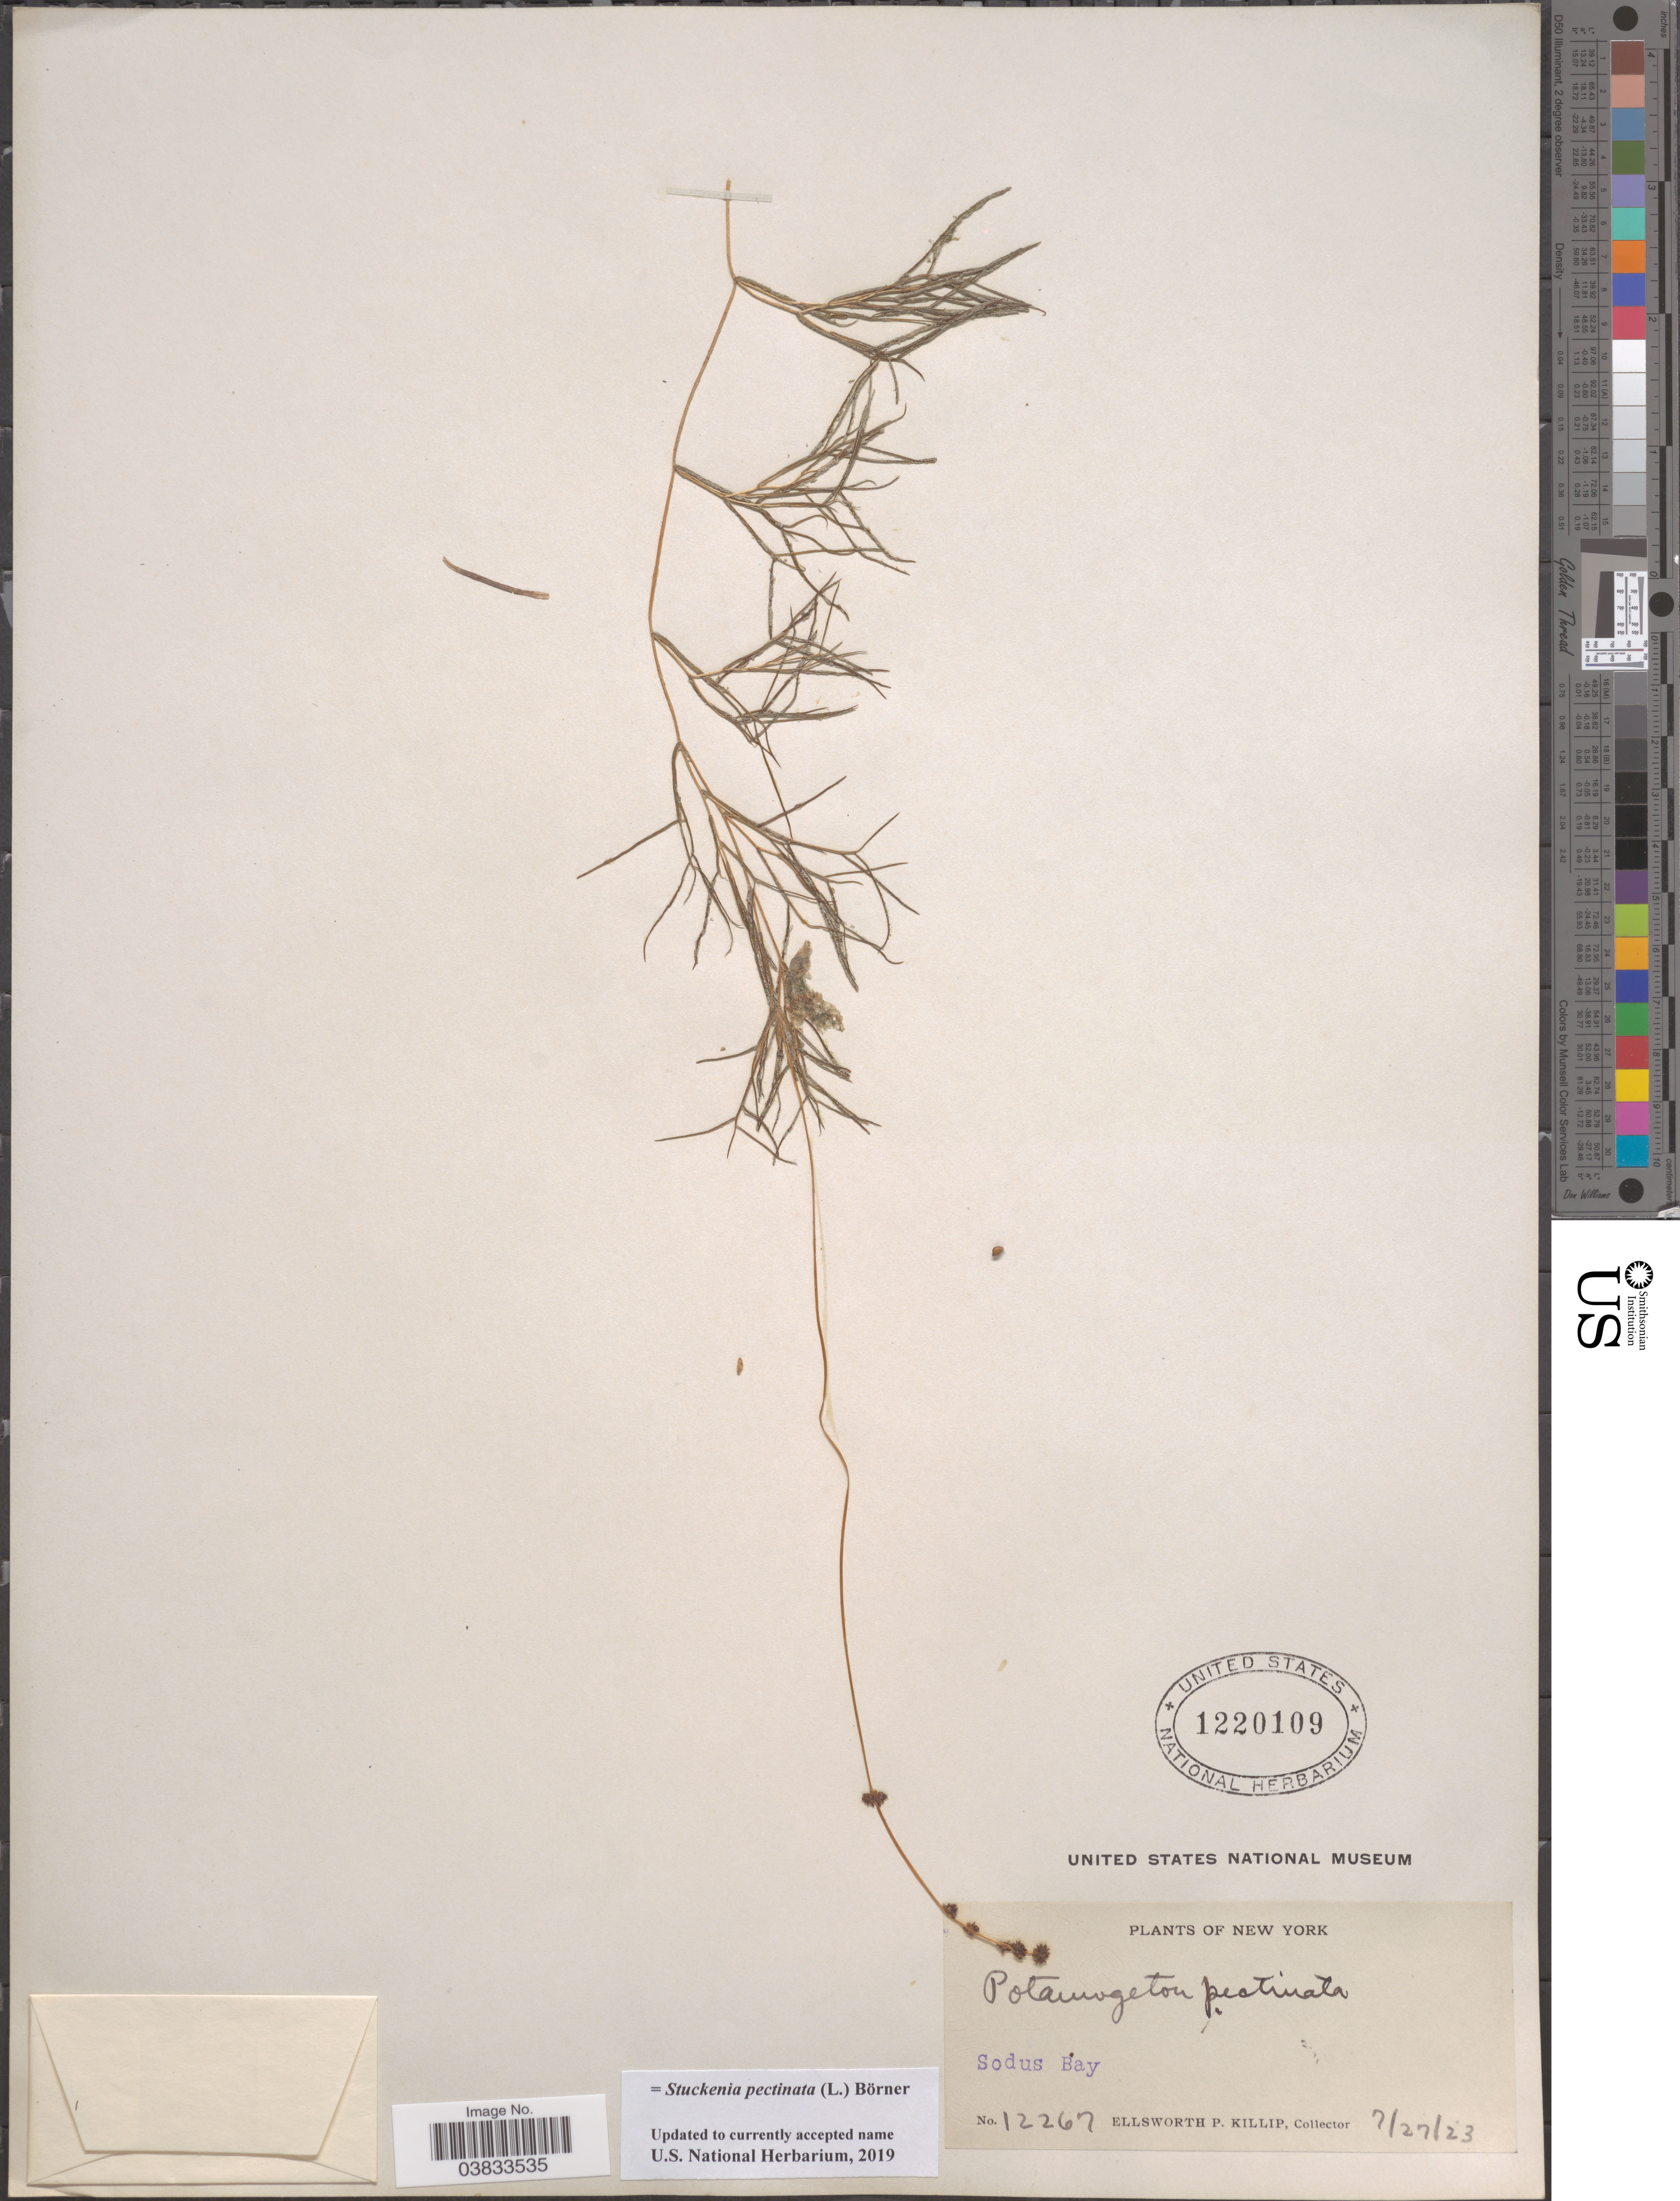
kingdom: Plantae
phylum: Tracheophyta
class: Liliopsida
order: Alismatales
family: Potamogetonaceae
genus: Stuckenia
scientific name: Stuckenia pectinata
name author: (L.) Börner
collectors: E. P. Killip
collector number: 12267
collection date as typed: Transcribed d/m/y: 27/7/23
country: United States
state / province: New York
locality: Sodus Bay.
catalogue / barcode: US 1220109